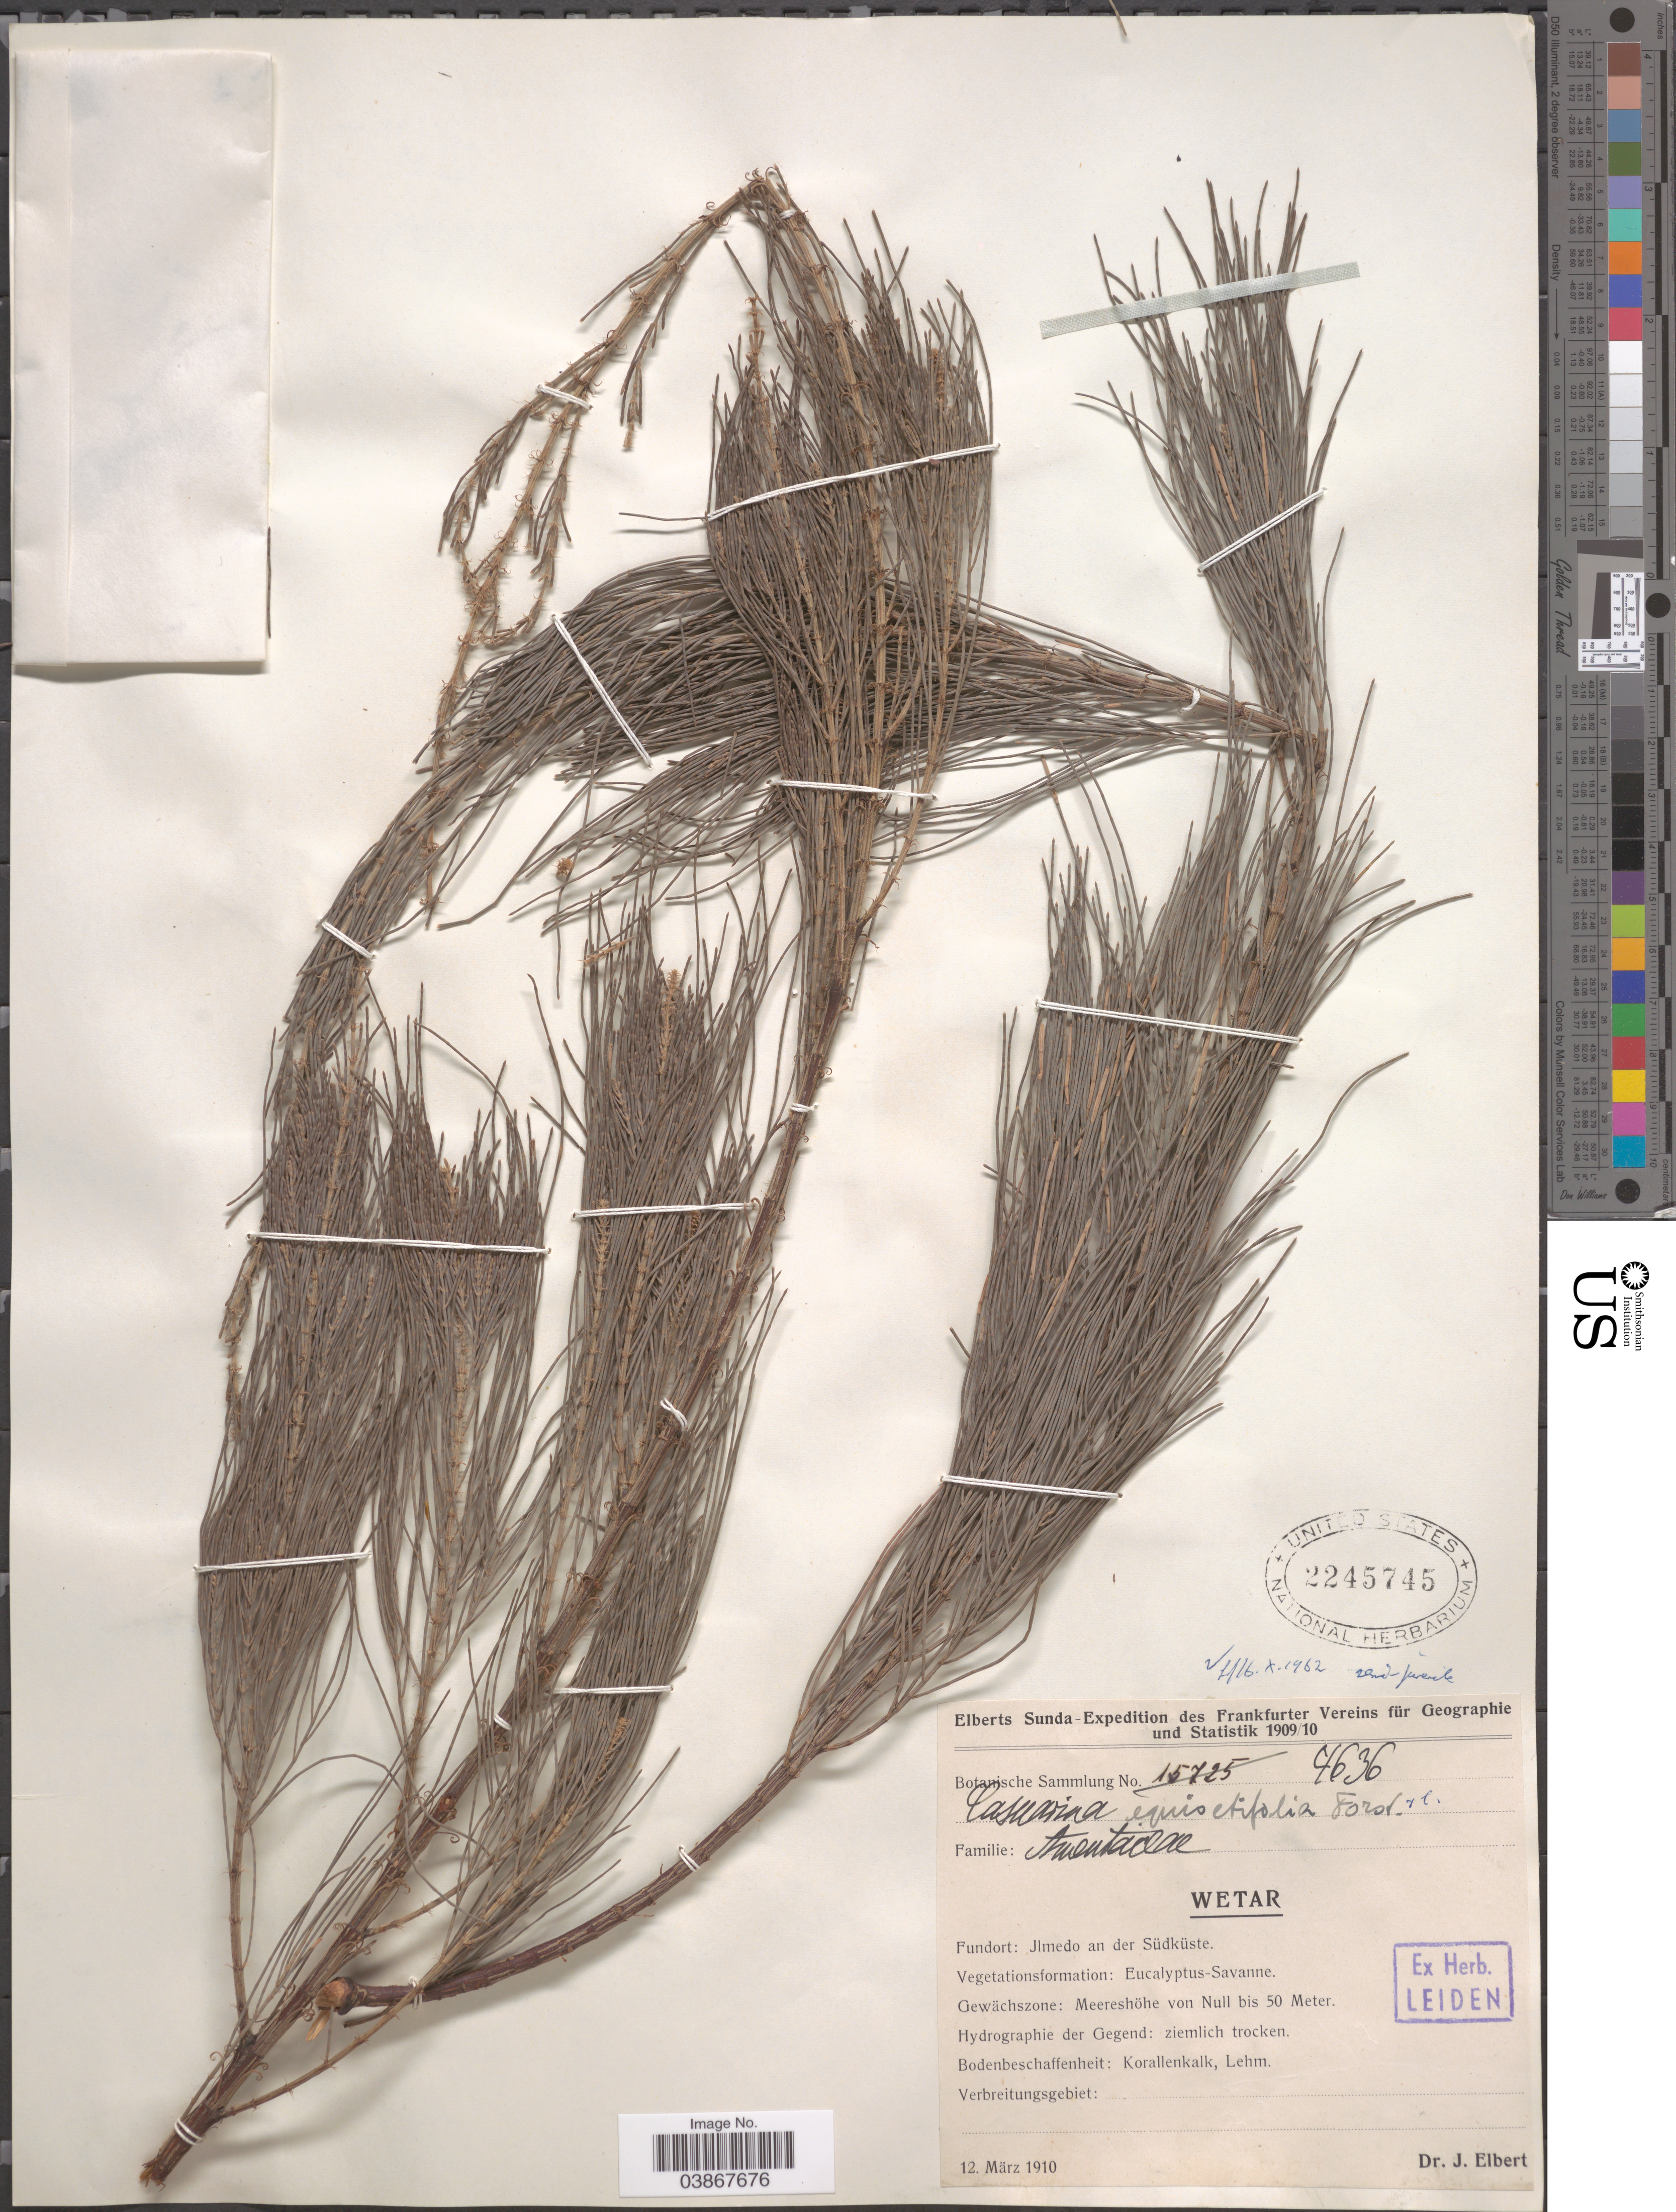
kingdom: Plantae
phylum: Tracheophyta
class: Magnoliopsida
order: Fagales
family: Casuarinaceae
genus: Casuarina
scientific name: Casuarina equisetifolia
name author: L.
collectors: J. Elbert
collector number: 4636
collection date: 1910-03-12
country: Indonesia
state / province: Maluku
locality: Wetar. Jlmedo an der Südküste.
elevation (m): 50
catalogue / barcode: US 2245745